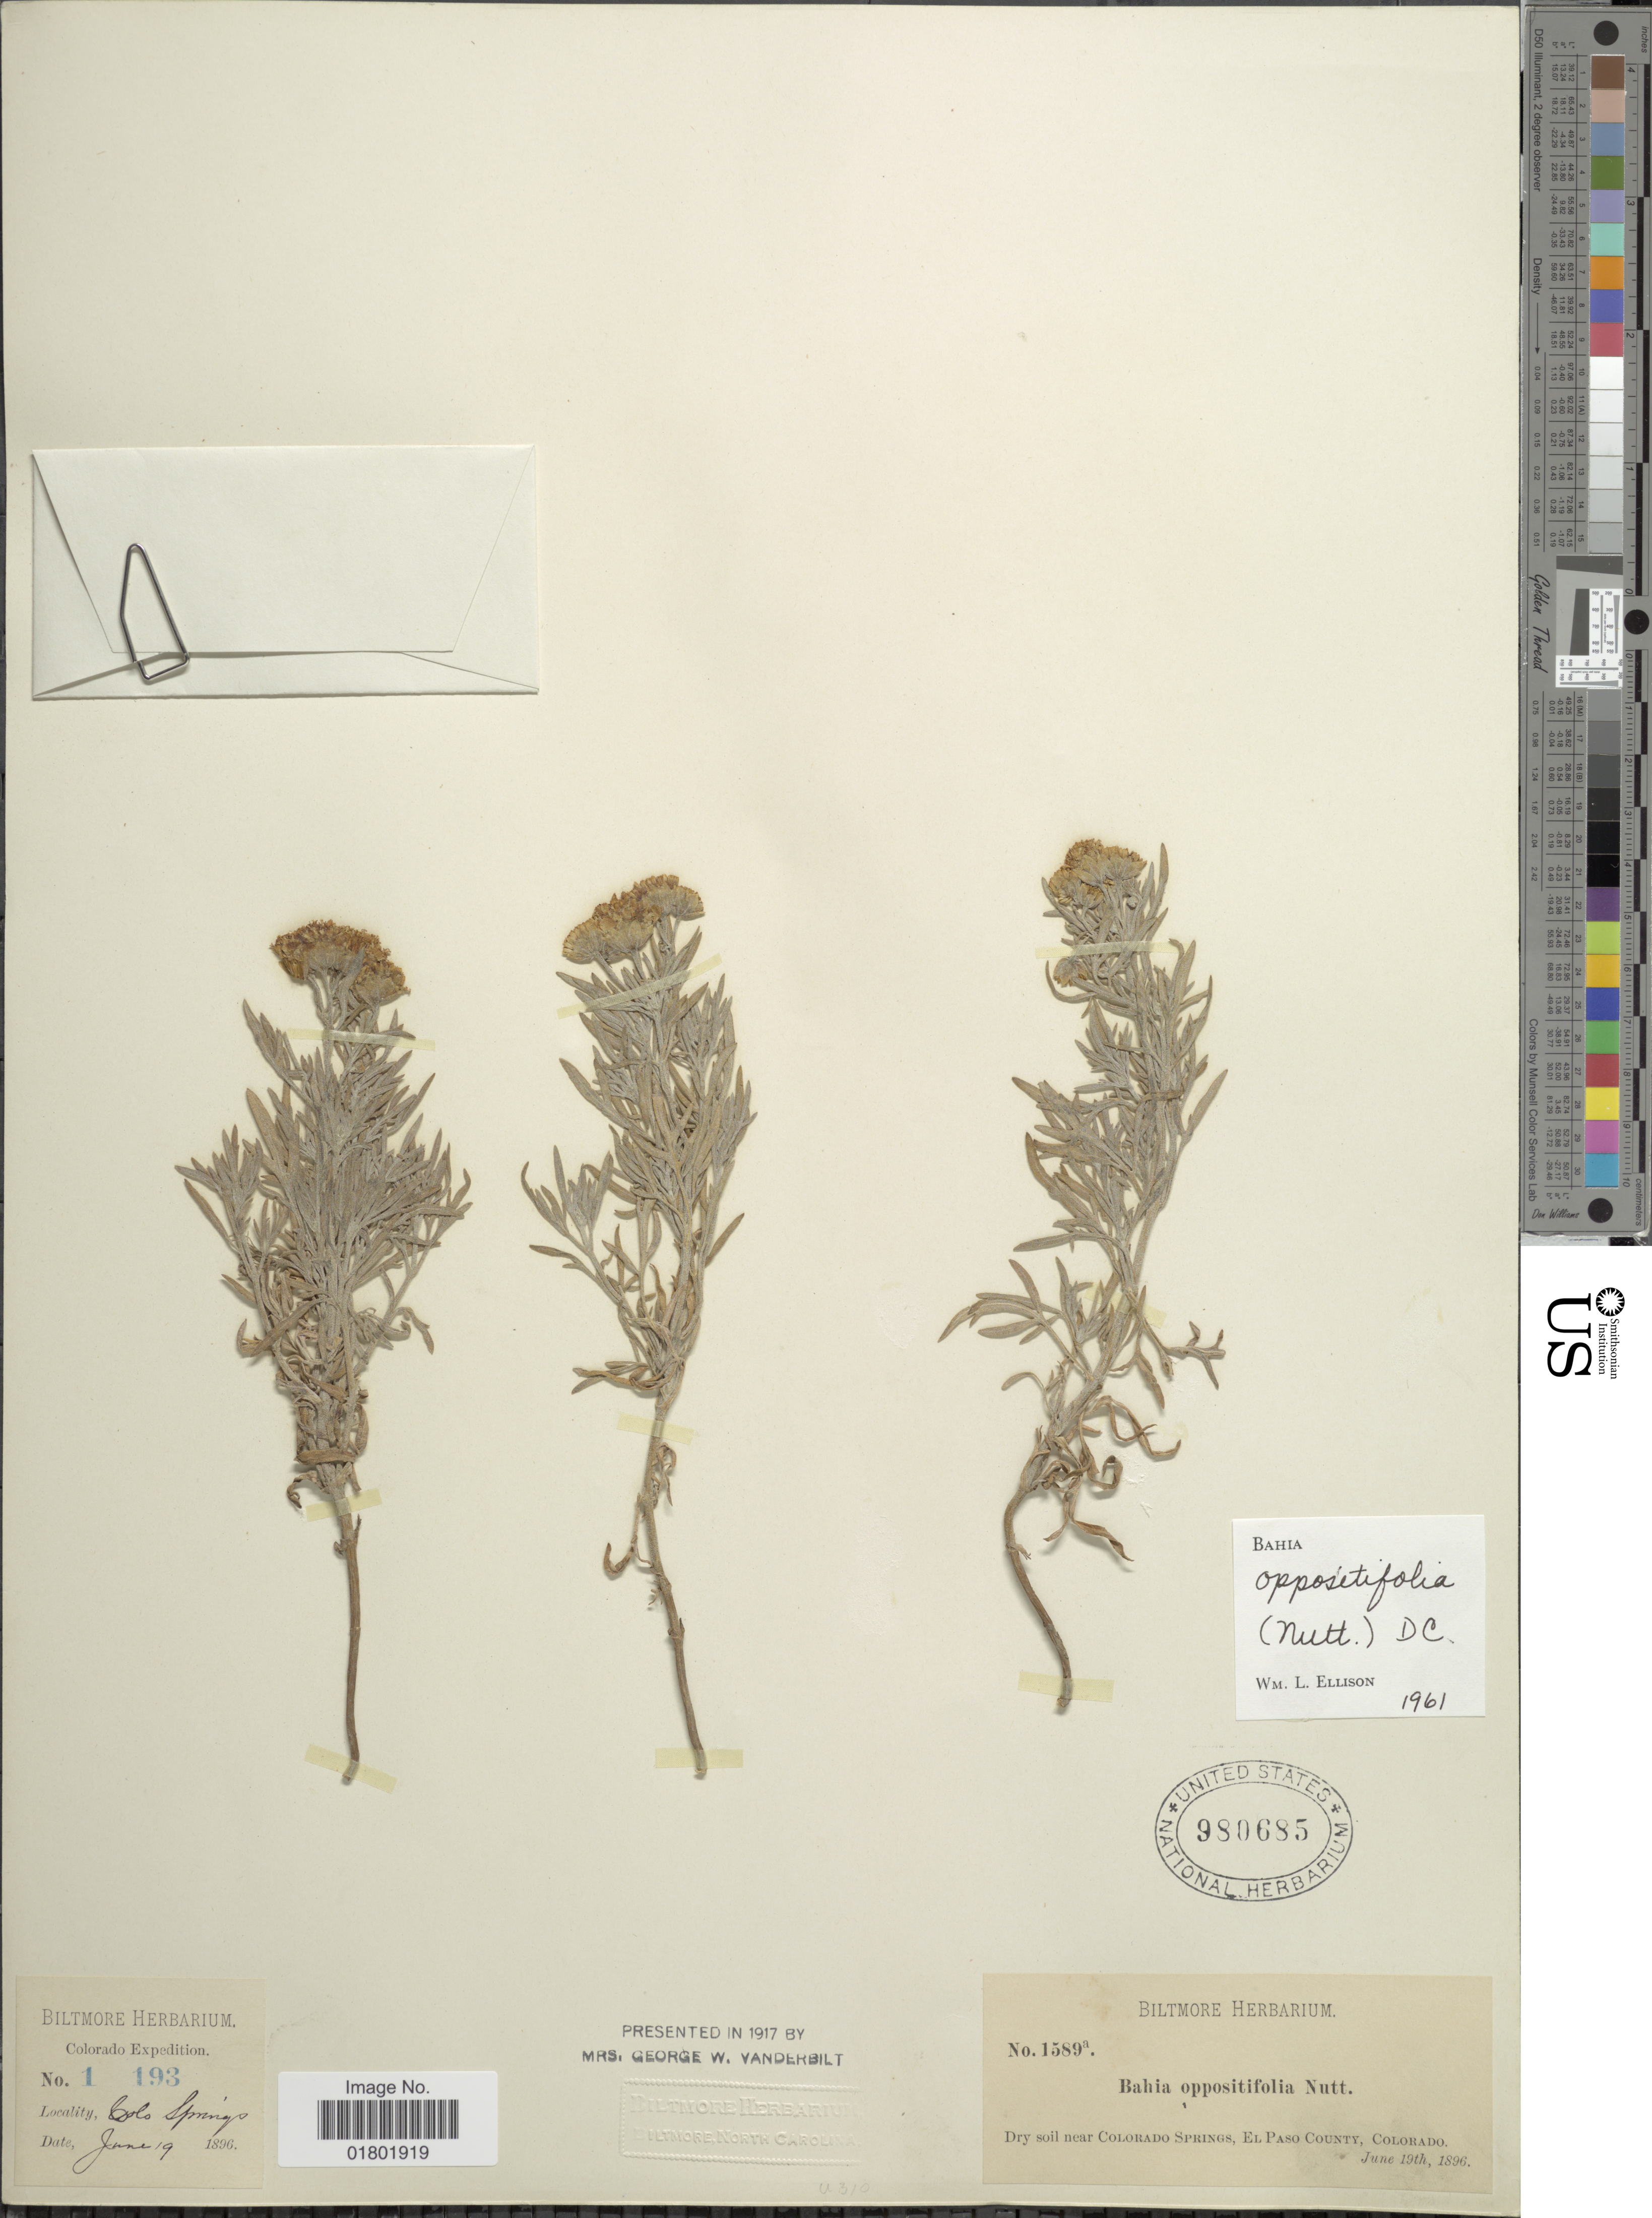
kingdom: Plantae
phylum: Tracheophyta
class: Magnoliopsida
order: Asterales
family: Asteraceae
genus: Bahia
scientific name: Bahia oppositifolia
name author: Nutt.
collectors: ex herb. Biltmore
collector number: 1589a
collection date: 1896-06-19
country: United States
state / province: Colorado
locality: Near Colorado Springs, El Paso County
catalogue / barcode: US 980685